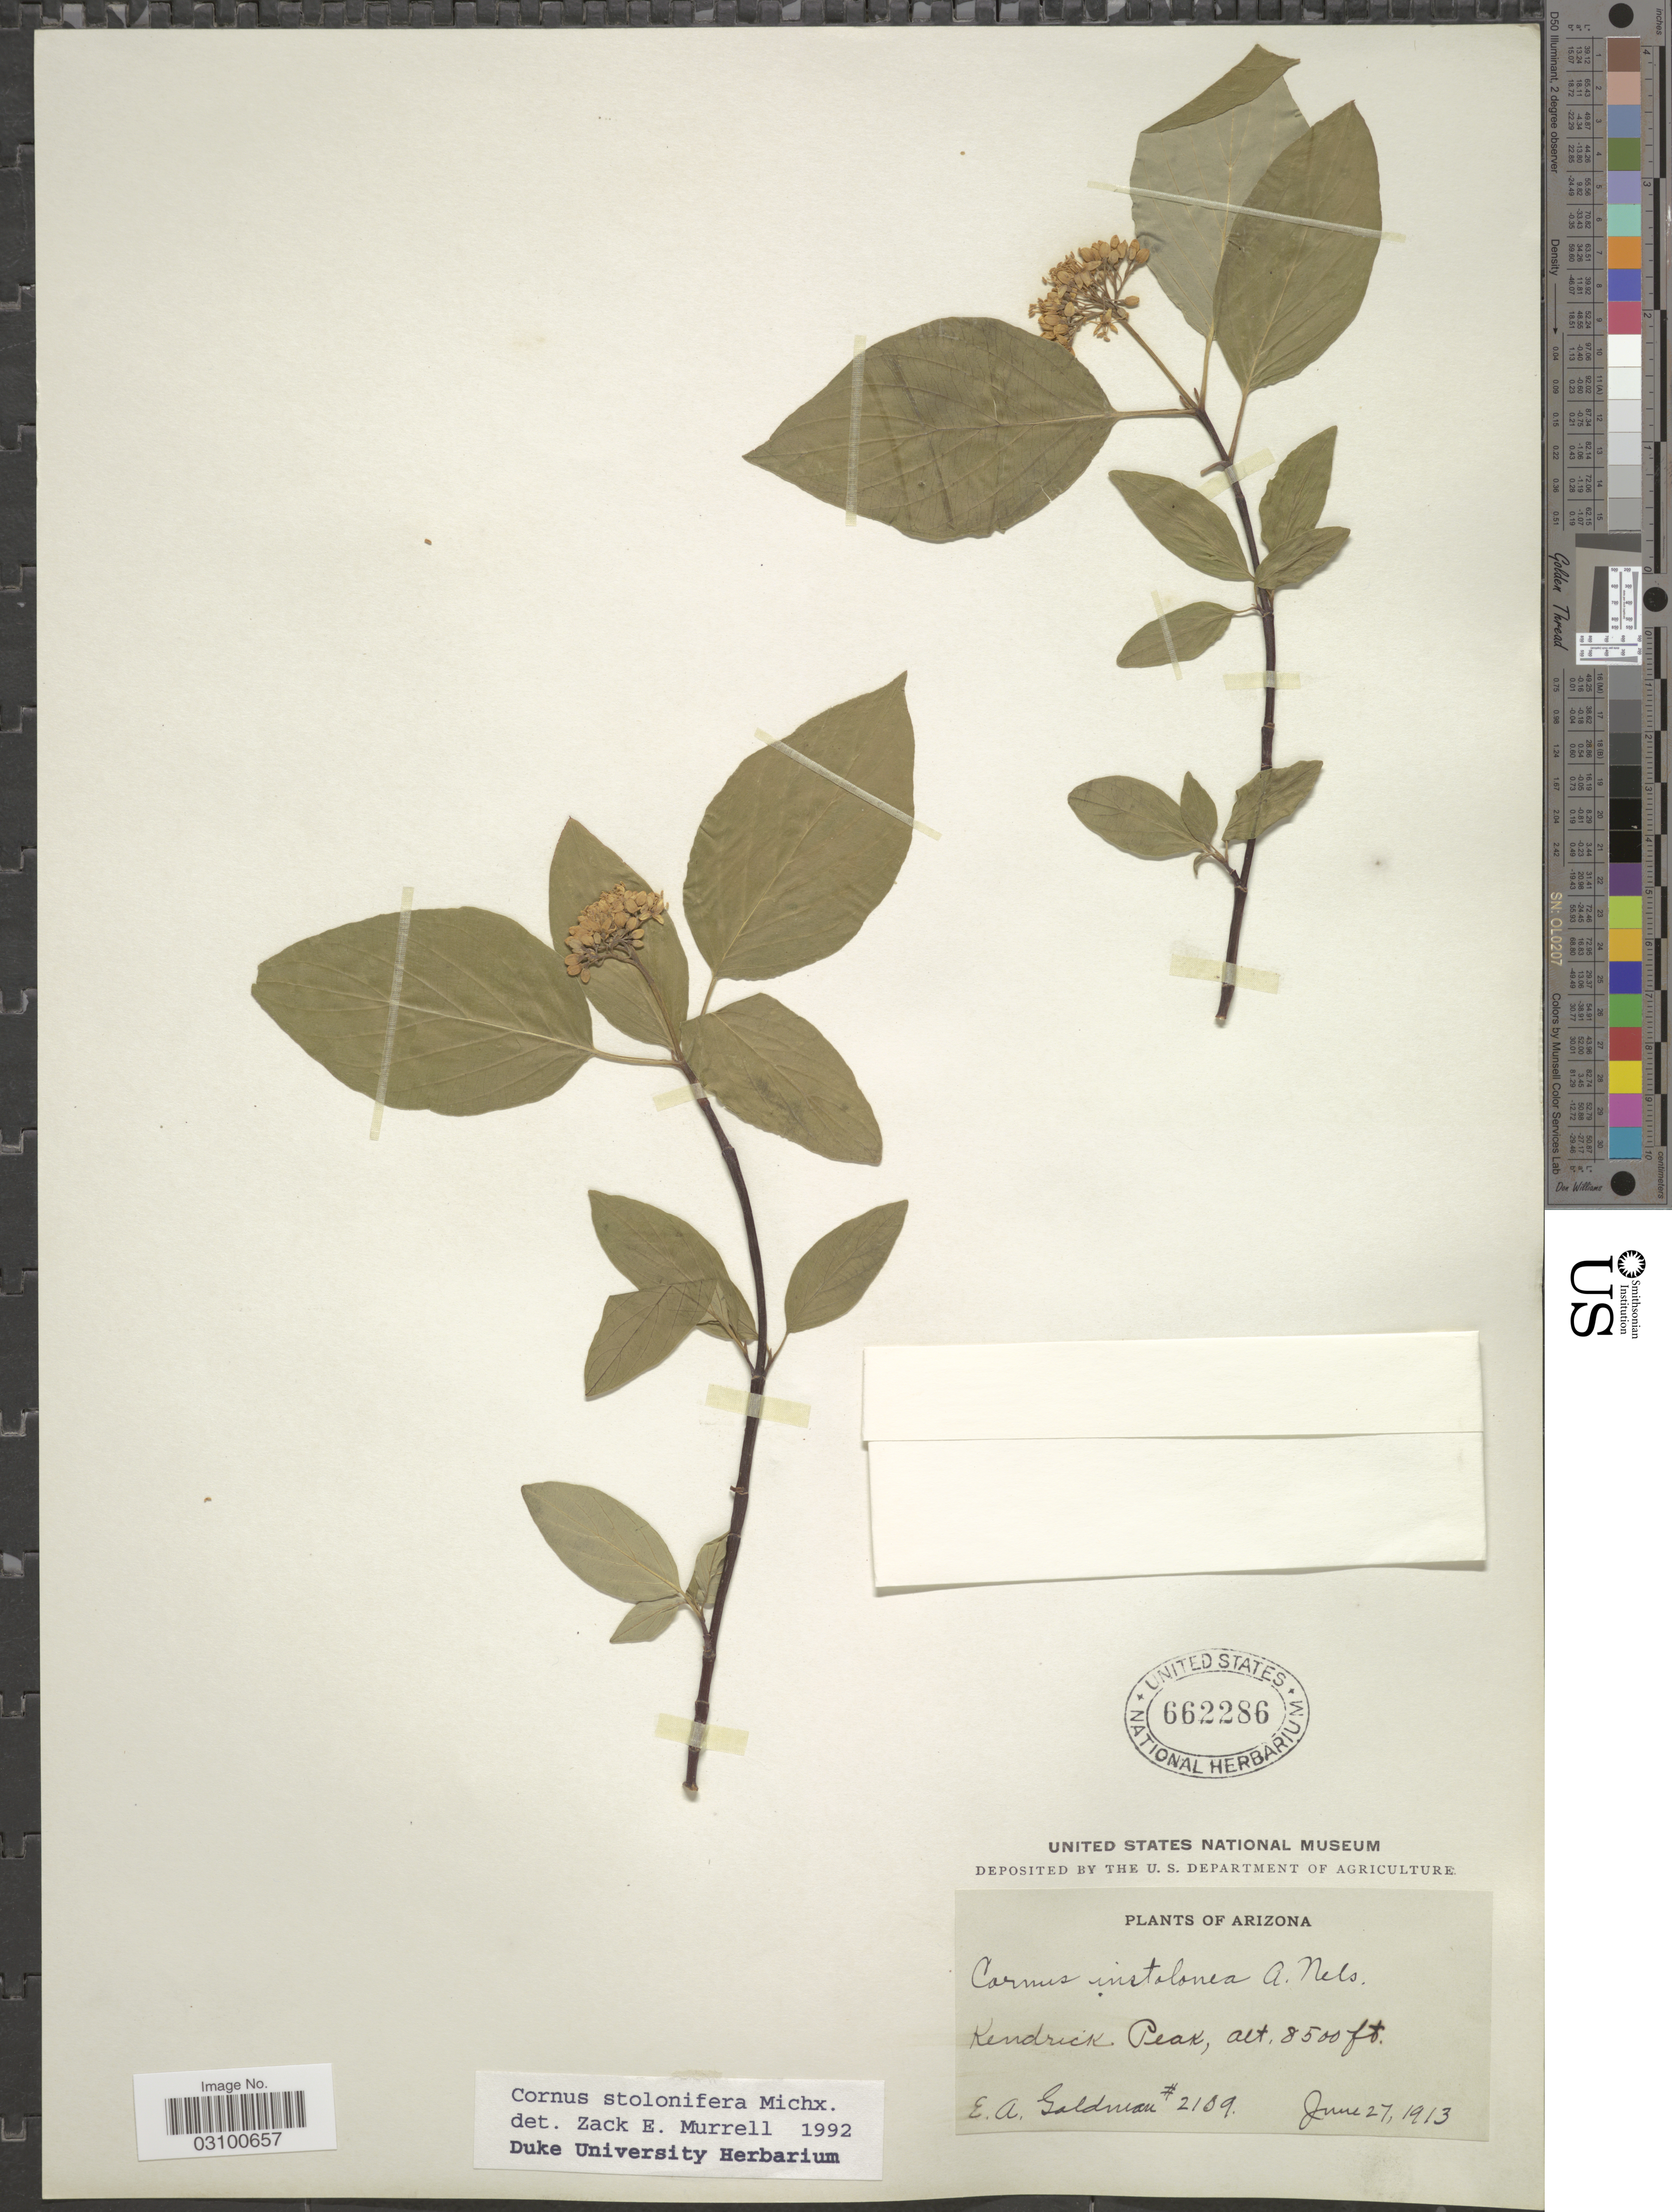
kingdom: Plantae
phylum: Tracheophyta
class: Magnoliopsida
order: Cornales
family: Cornaceae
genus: Cornus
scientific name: Cornus sericea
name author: L.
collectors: E. A. Goldman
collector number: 2109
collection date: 1913-06-27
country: United States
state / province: Arizona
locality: Kendrick Peak.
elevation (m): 2591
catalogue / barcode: US 662286